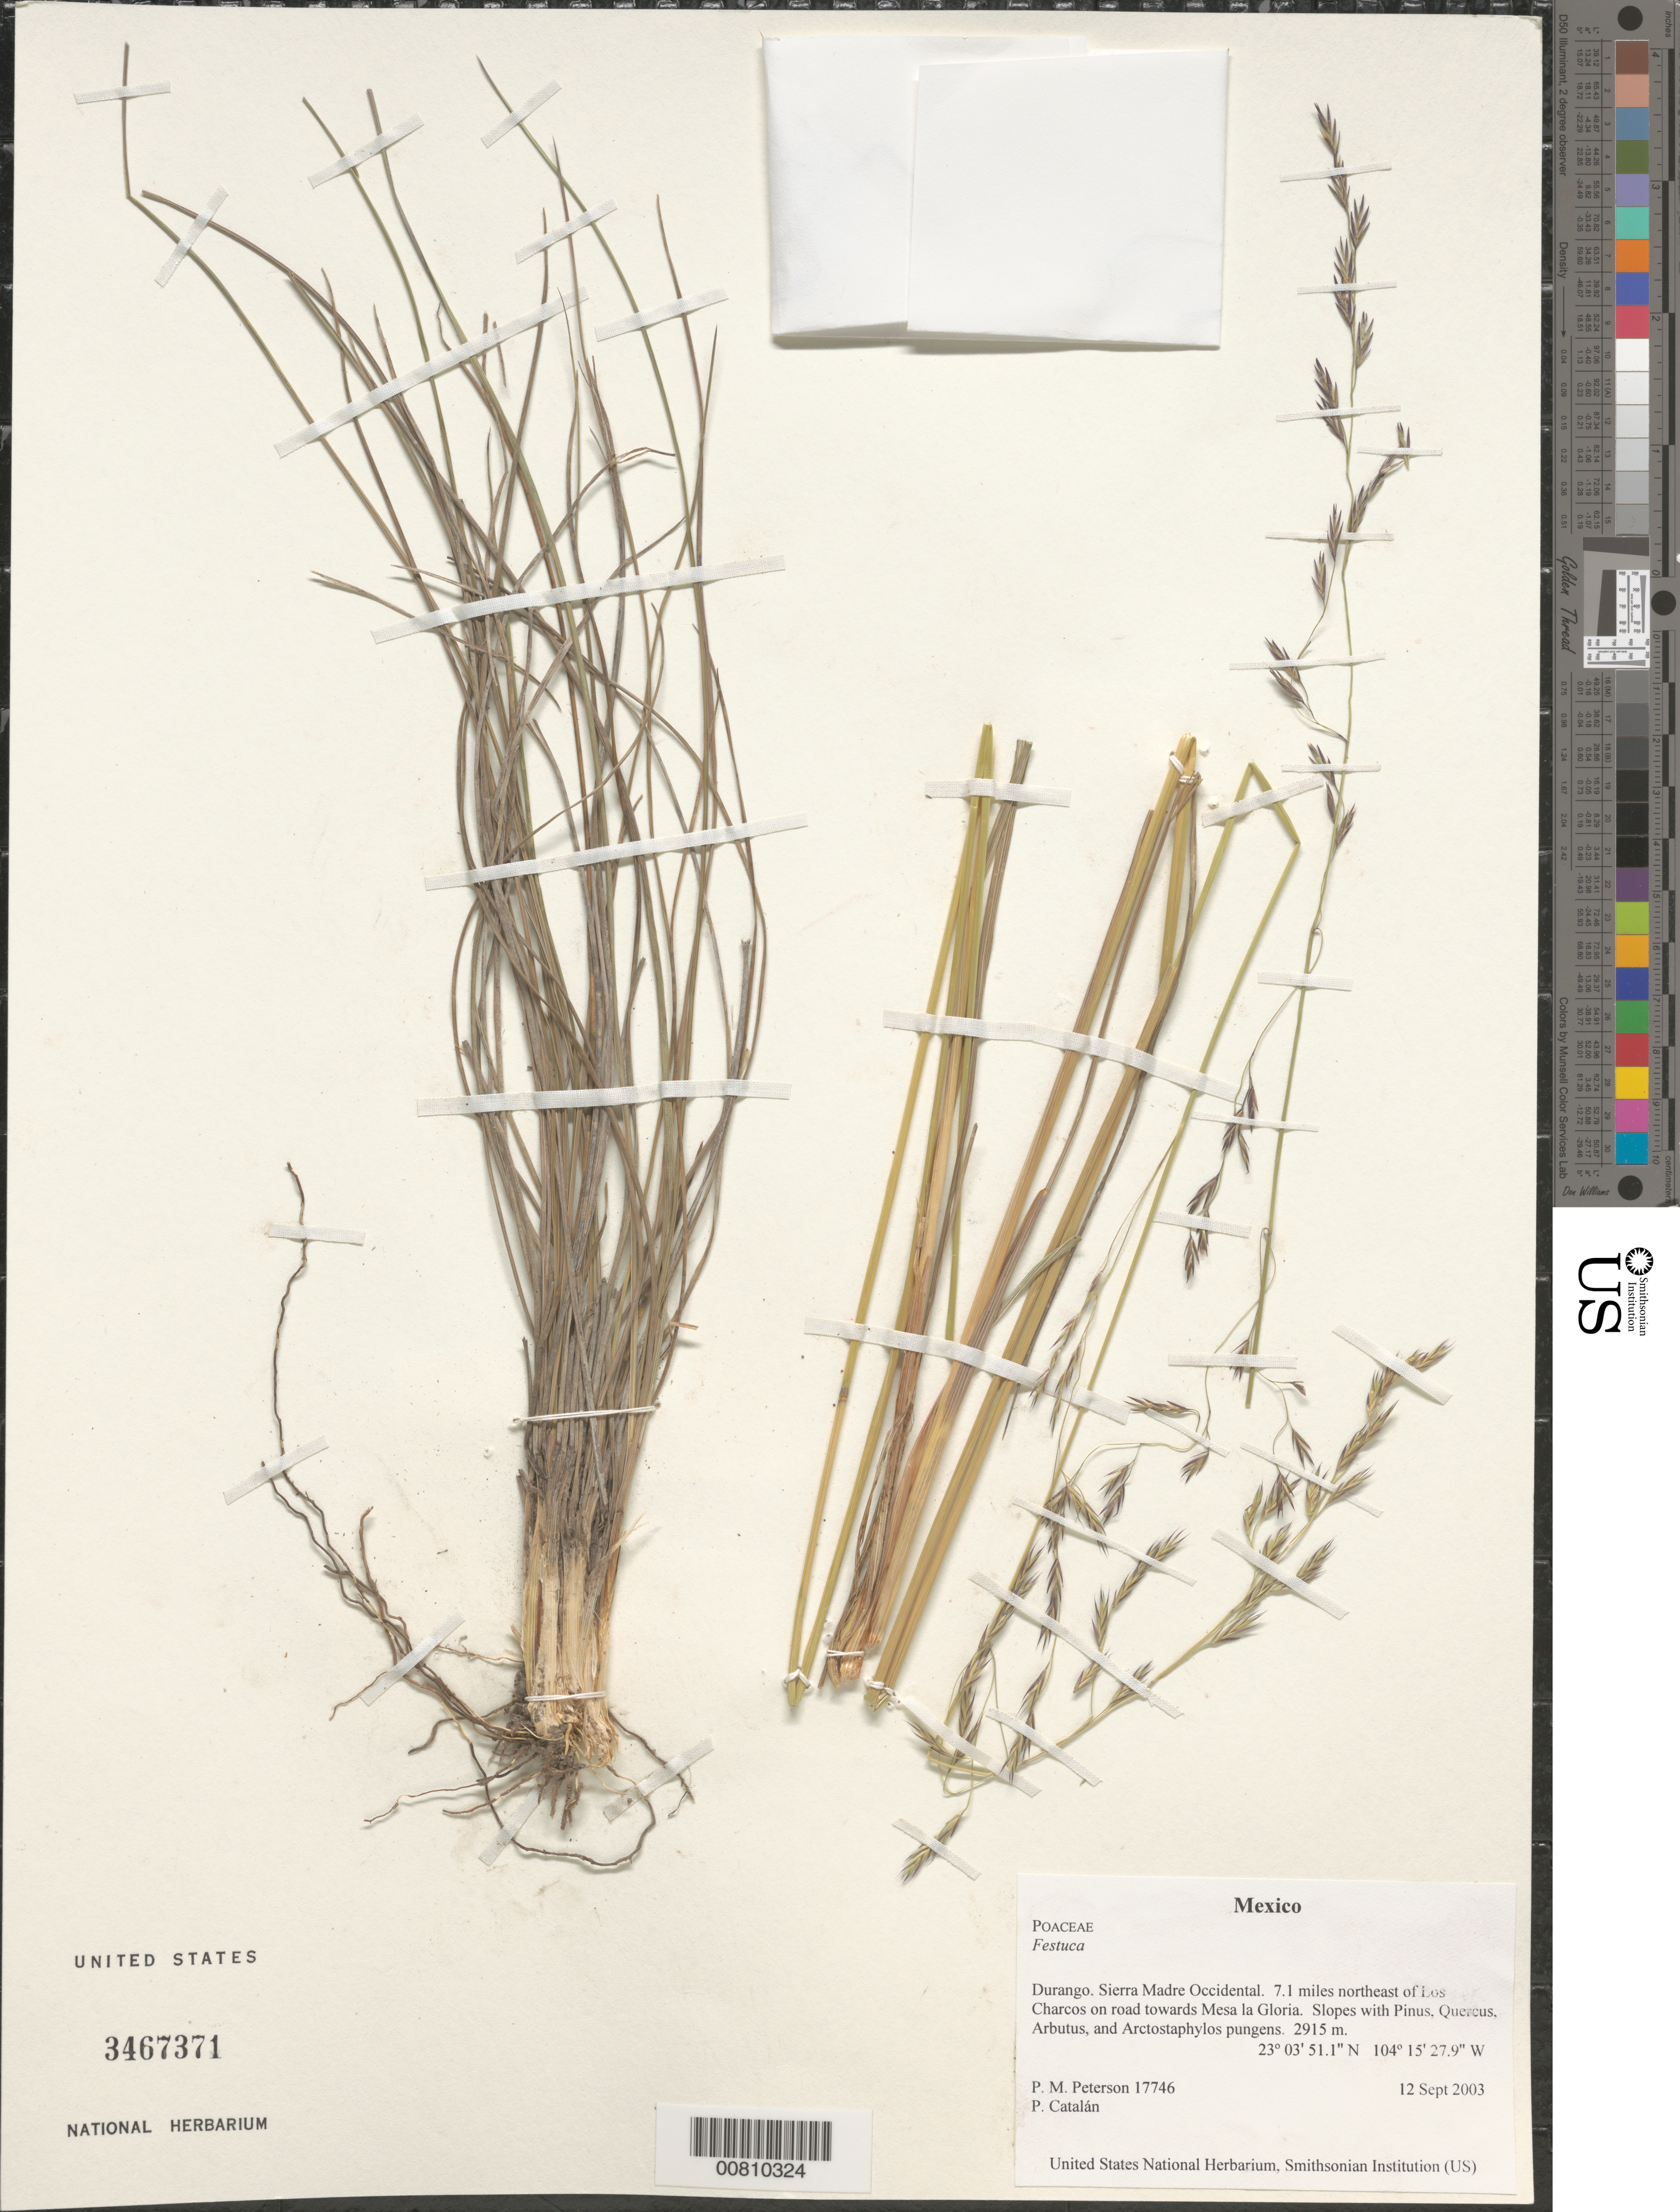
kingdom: Plantae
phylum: Tracheophyta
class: Liliopsida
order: Poales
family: Poaceae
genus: Festuca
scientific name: Festuca sp.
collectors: P. M. Peterson & P. Catalán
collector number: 17746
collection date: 2003-09-12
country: Mexico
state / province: Durango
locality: Sierra Madre Occidental. 7.1 miles northeast of Los Charcos on road towards Mesa la Gloria.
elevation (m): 2915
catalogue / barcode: US 3467371